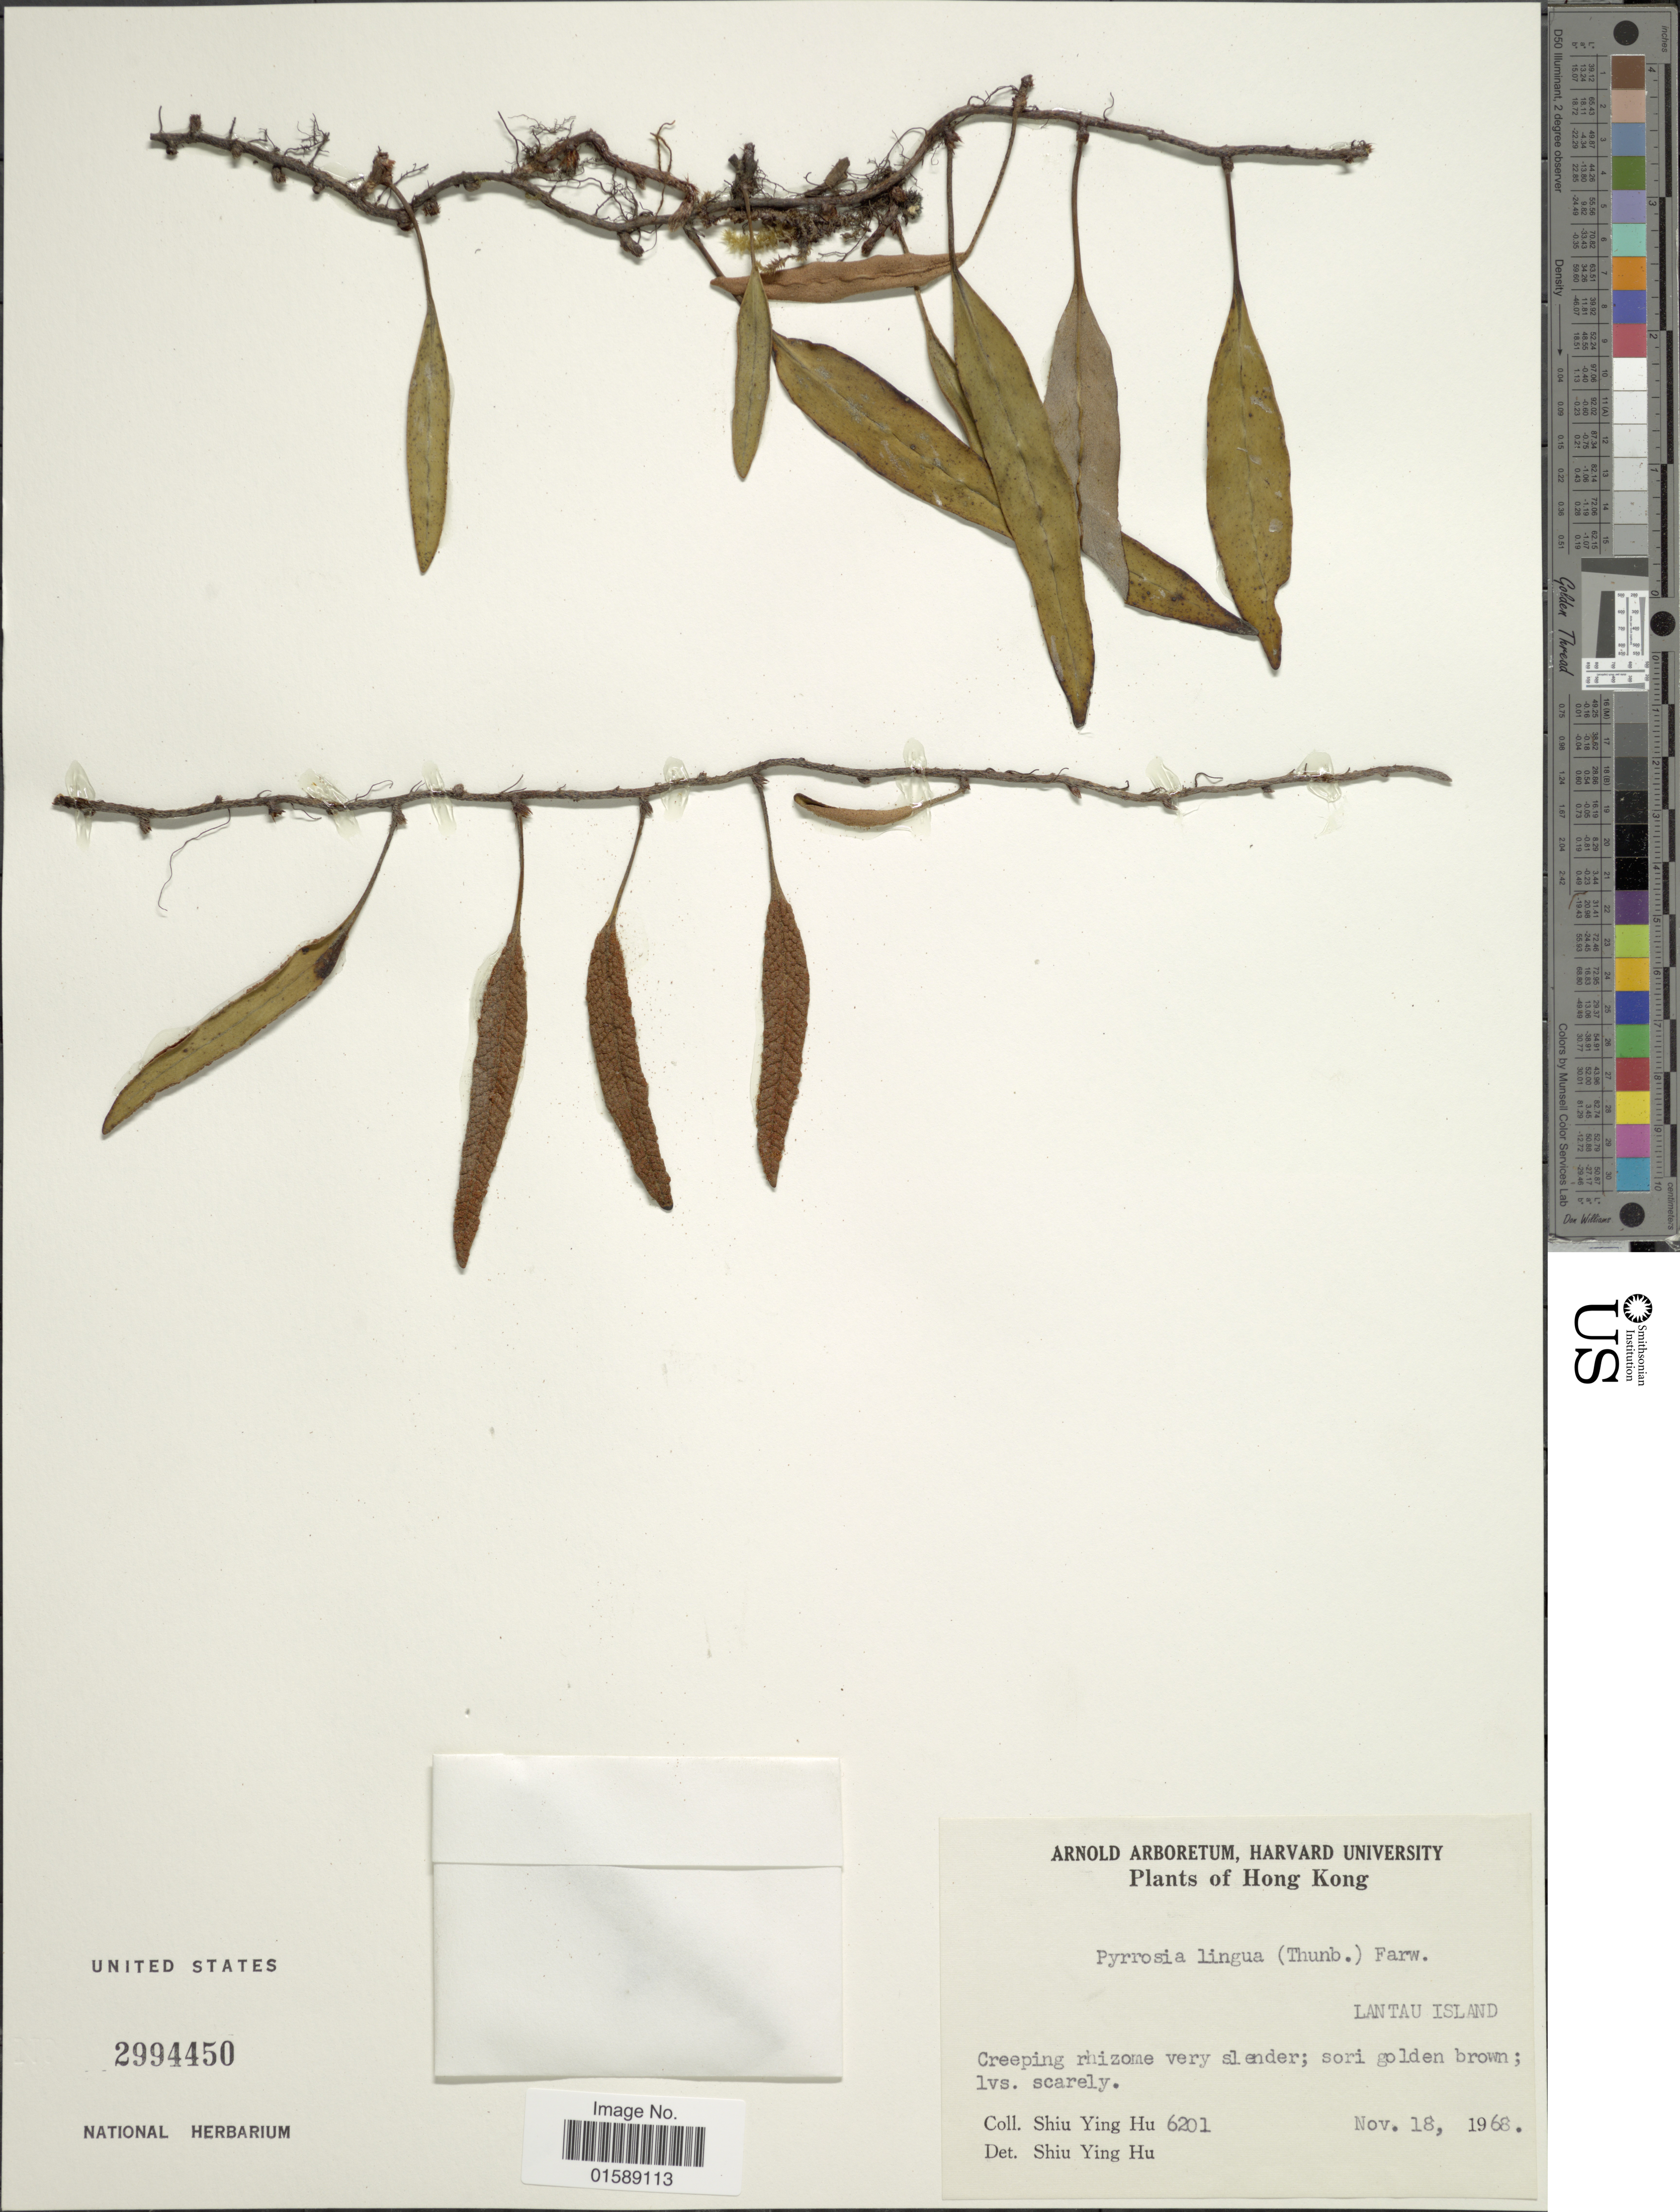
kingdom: Plantae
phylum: Tracheophyta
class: Polypodiopsida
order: Polypodiales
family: Polypodiaceae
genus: Pyrrosia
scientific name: Pyrrosia lingua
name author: (Thurb.) Farw.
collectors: S. Y. Hu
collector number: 6201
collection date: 1968-11-18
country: China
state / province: Hong Kong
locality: Lantau Island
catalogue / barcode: US 2994450